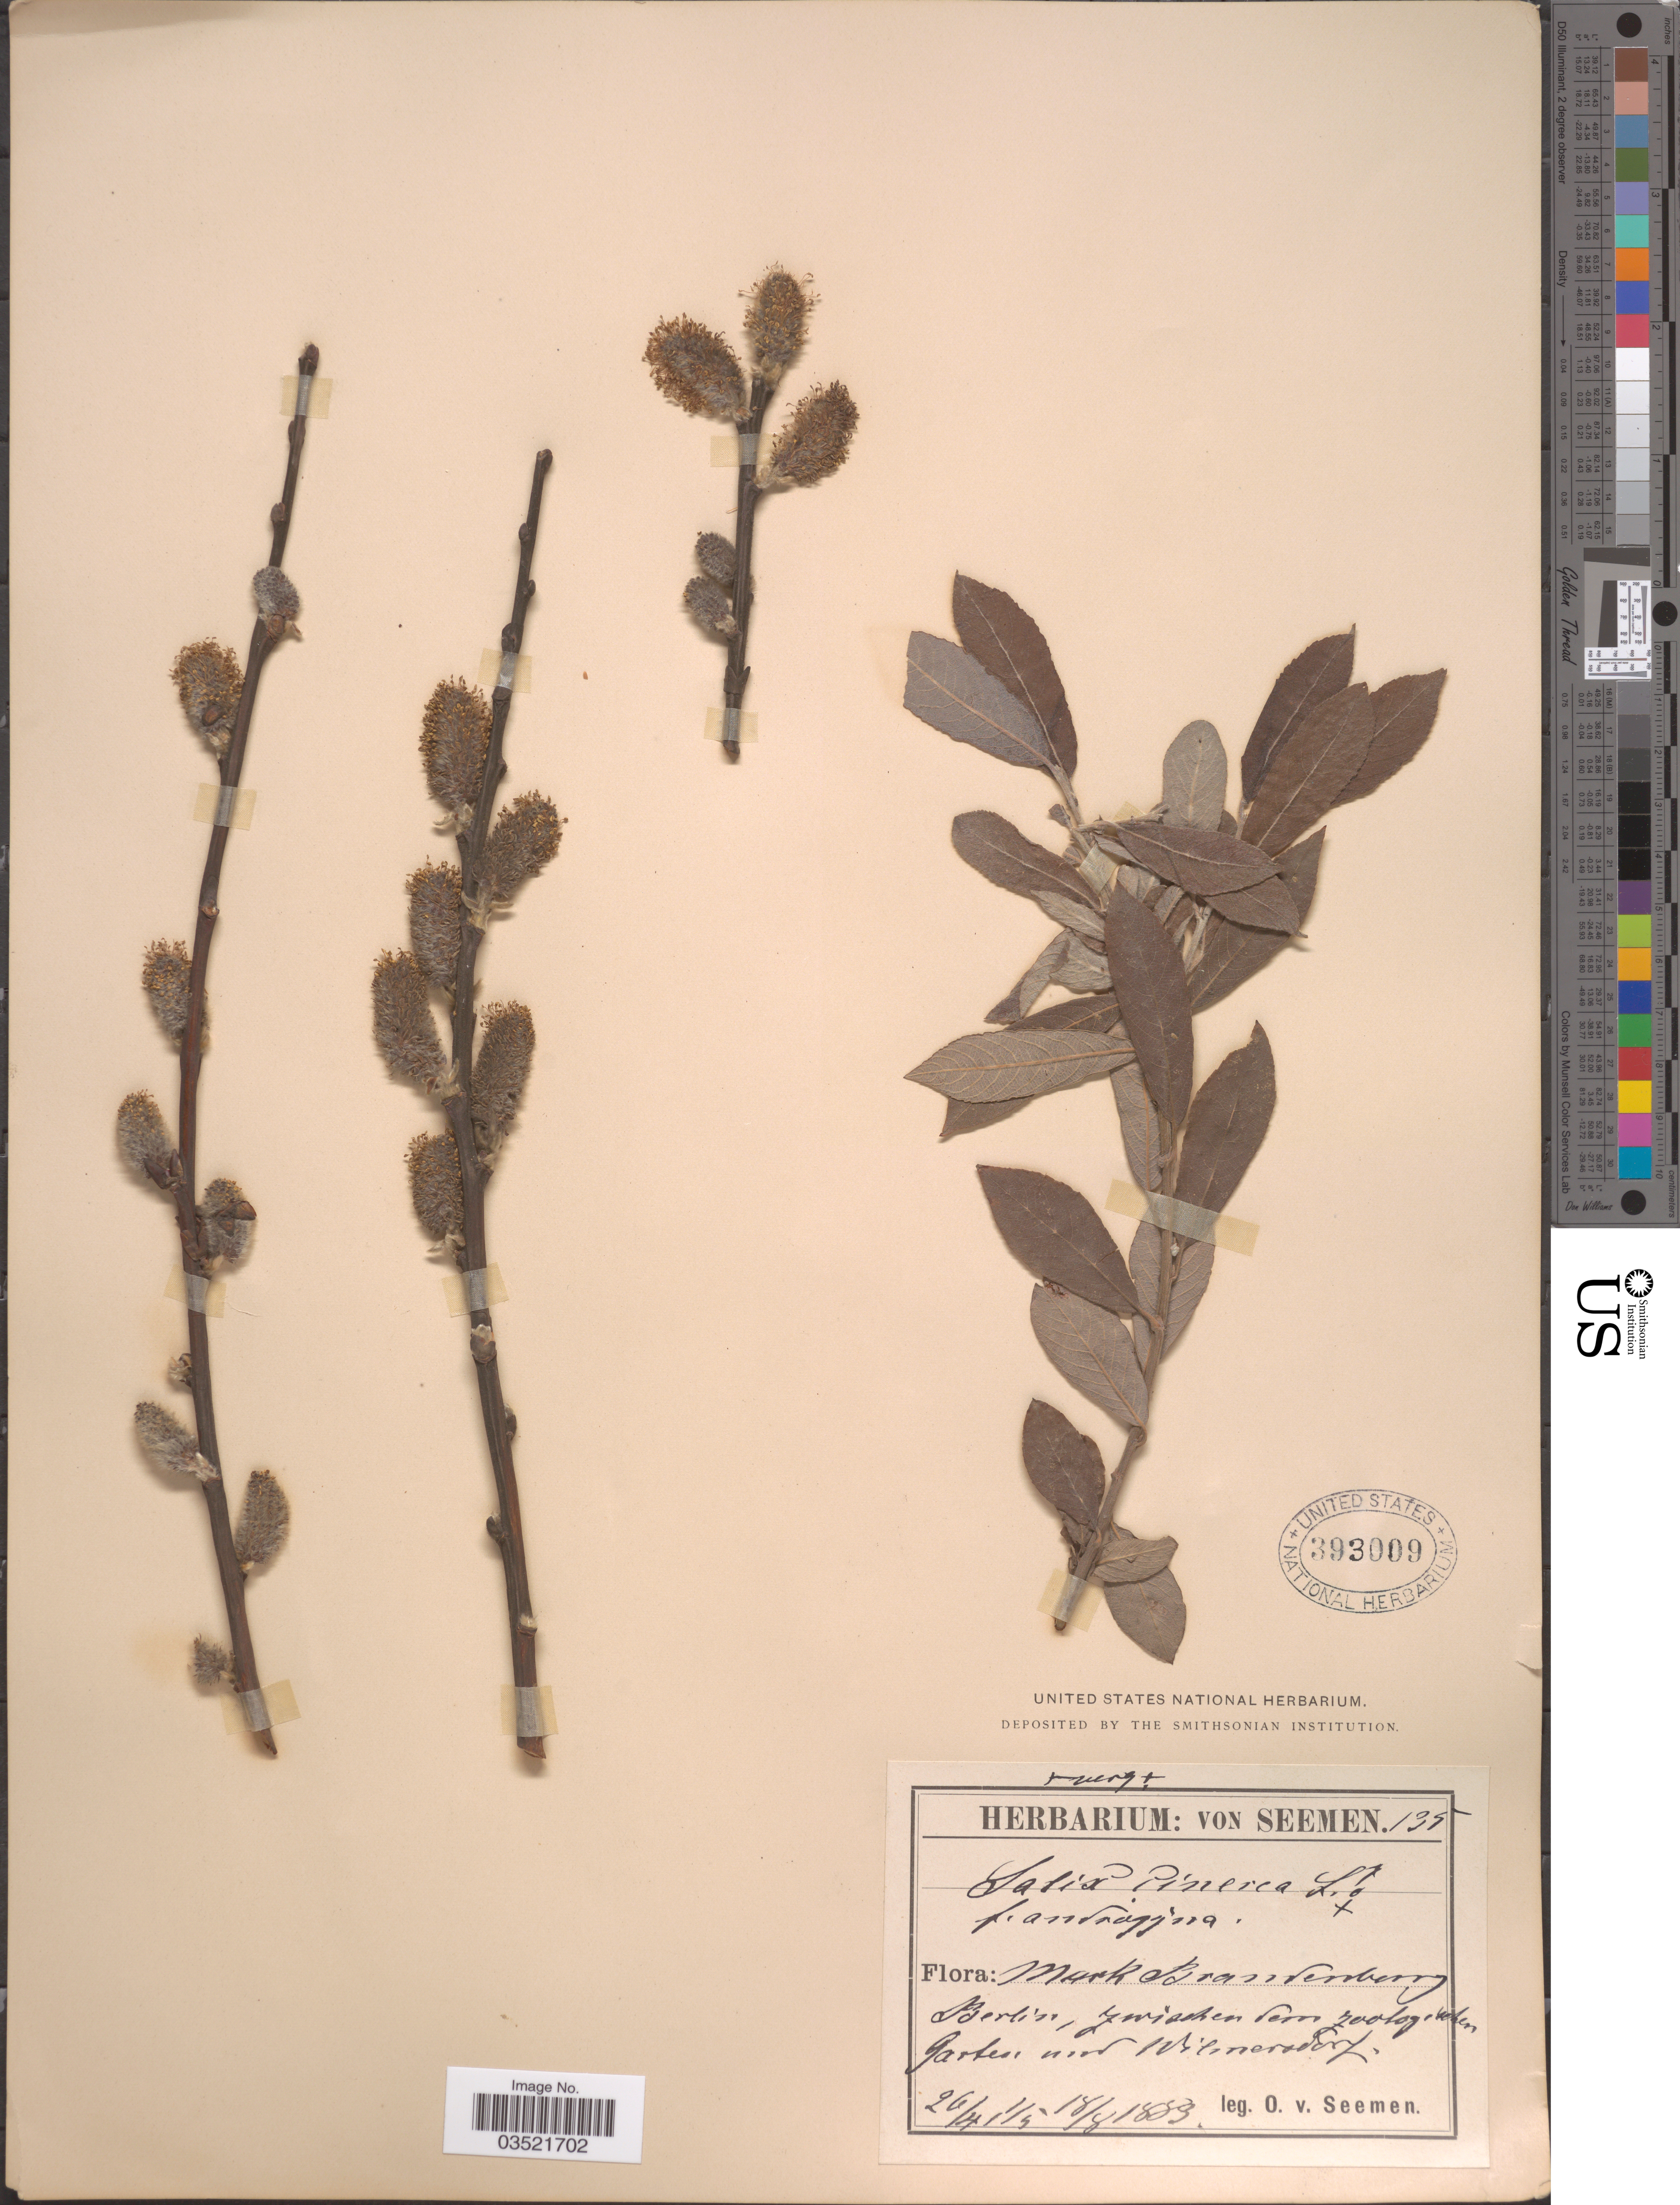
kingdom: Plantae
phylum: Tracheophyta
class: Magnoliopsida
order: Malpighiales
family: Salicaceae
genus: Salix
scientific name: Salix cinerea f. androgyna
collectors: K. O. von Seemen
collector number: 135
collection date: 1883-04-26/1883-08-18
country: Germany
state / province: Brandenburg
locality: Mark Brandenburg, Berlin, zwischen dem Zoologischen Garten und Wilmersdorf.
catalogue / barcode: US 393009